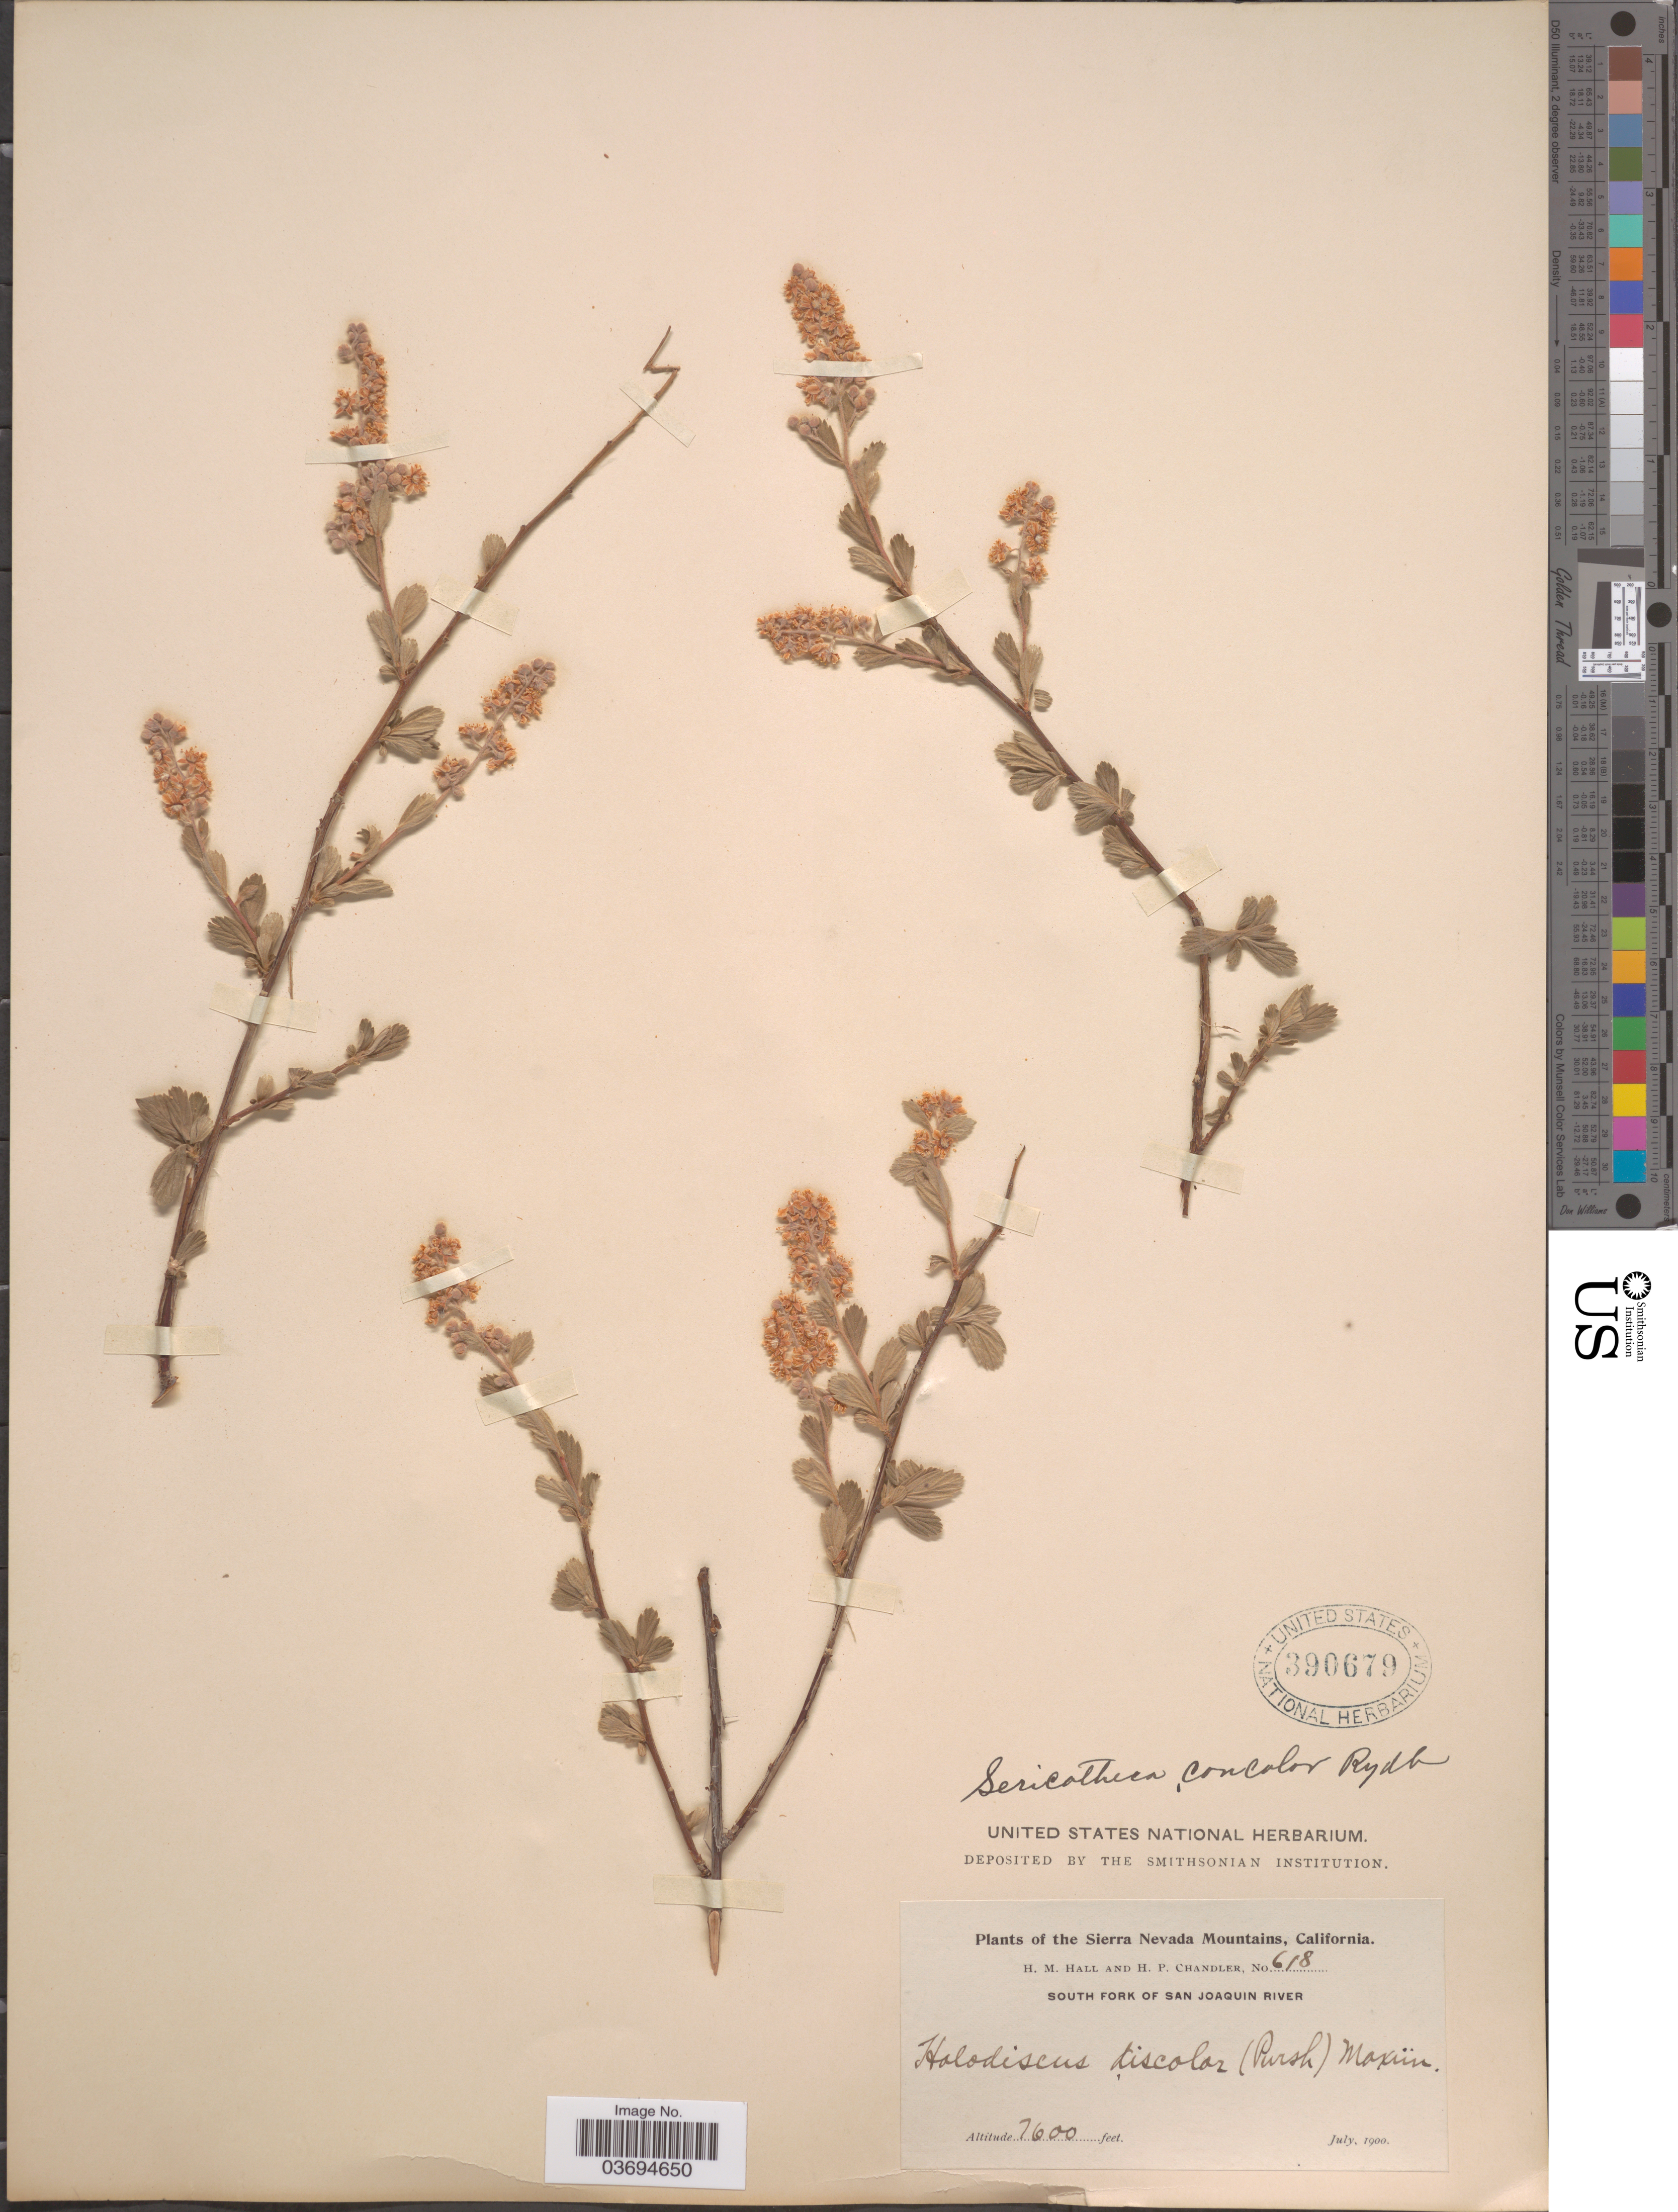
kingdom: Plantae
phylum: Tracheophyta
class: Magnoliopsida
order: Rosales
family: Rosaceae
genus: Holodiscus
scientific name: Holodiscus discolor var. microphyllus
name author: (Rydb.) Jeps.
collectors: H. M. Hall & H. Chandler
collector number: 618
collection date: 1900-07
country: United States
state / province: California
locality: The Sierra Nevada Mountains. South Fork of San Joaquin River.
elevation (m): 2316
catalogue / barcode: US 390679